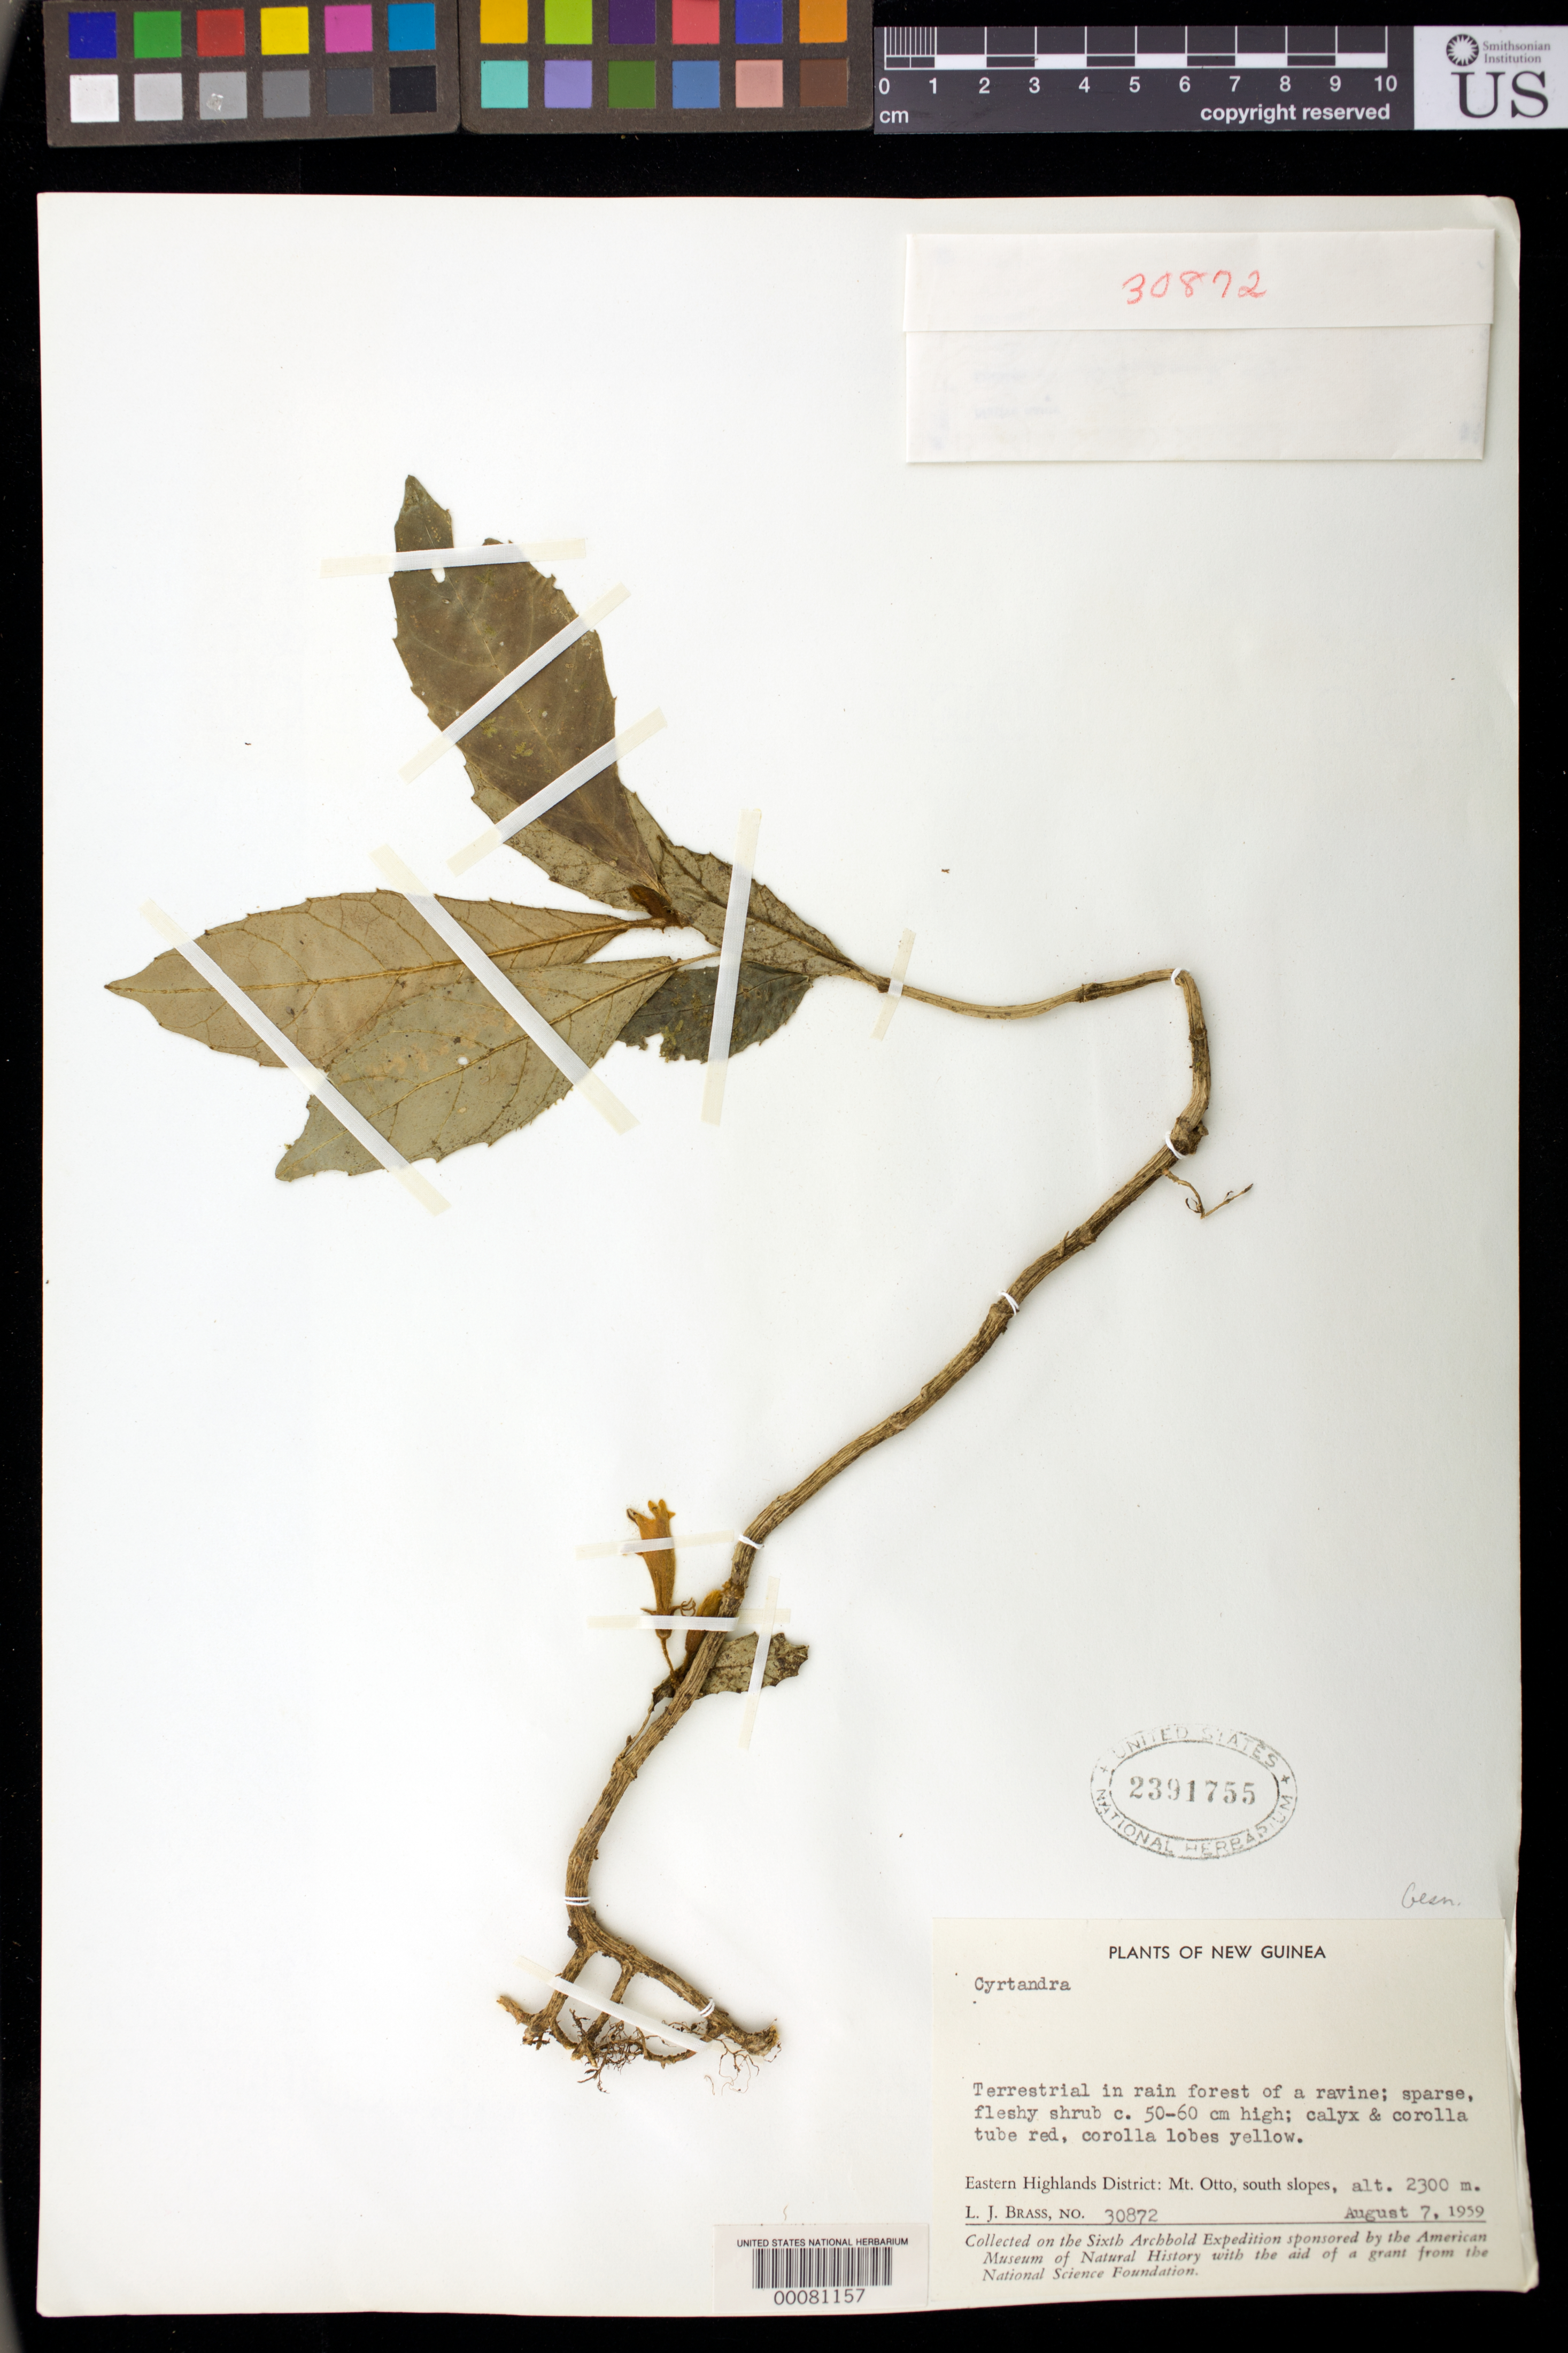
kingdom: Plantae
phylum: Tracheophyta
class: Magnoliopsida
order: Lamiales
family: Gesneriaceae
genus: Cyrtandra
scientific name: Cyrtandra sp.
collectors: L. J. Brass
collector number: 30872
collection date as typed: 07 Aug 1959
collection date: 1959-08-07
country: Papua New Guinea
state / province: Eastern Highlands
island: New Guinea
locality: Eastern highlands dist., Mt otto, south slopes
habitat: Terrestrial in rain forest of a ravine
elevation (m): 2300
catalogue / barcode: US 2391755